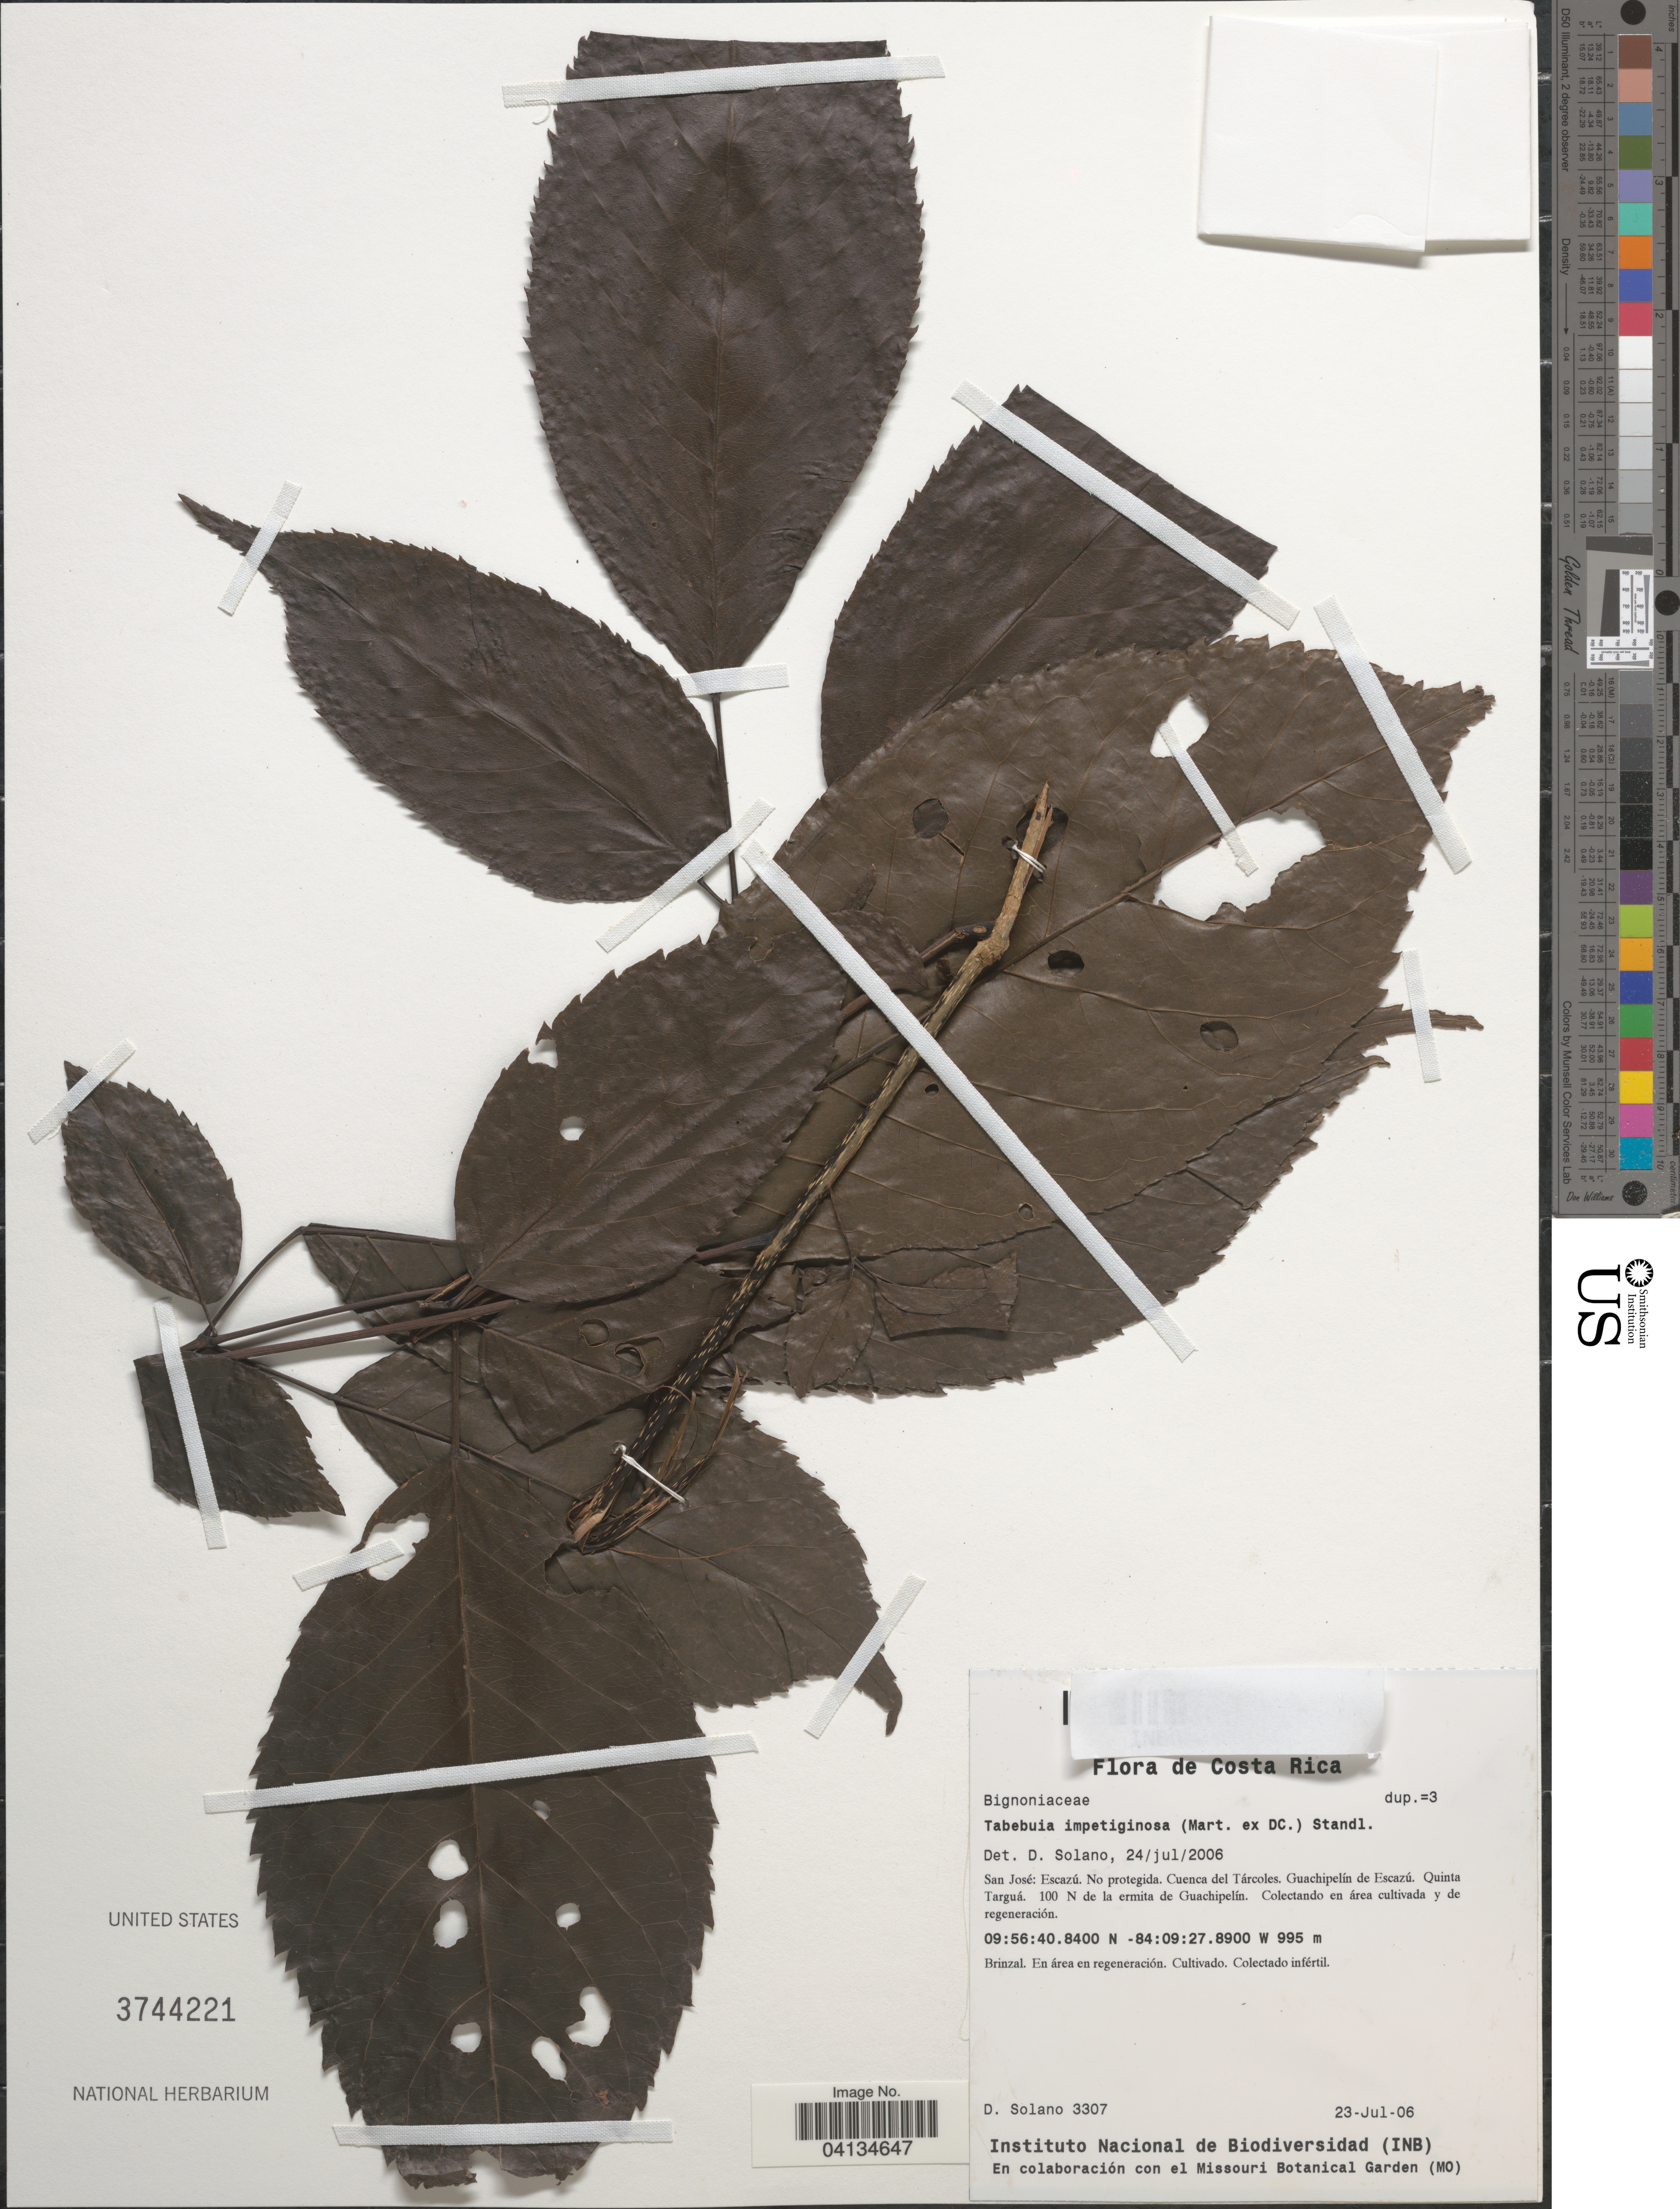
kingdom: Plantae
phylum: Tracheophyta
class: Magnoliopsida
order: Lamiales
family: Bignoniaceae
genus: Tabebuia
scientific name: Tabebuia impetiginosa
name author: (Mart. ex DC.) Standl.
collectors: D. Solano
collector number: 3307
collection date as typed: Transcribed d/m/y: 23/7/6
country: Costa Rica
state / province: San José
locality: Escazú. No protegida. Cuenca del Tárcoles. Guachipelín de Escazú. Quinta Targuá. 100 N de la ermita de Guachipelín. Colectando en área cultivada y de regeneración.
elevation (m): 995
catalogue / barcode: US 3744221